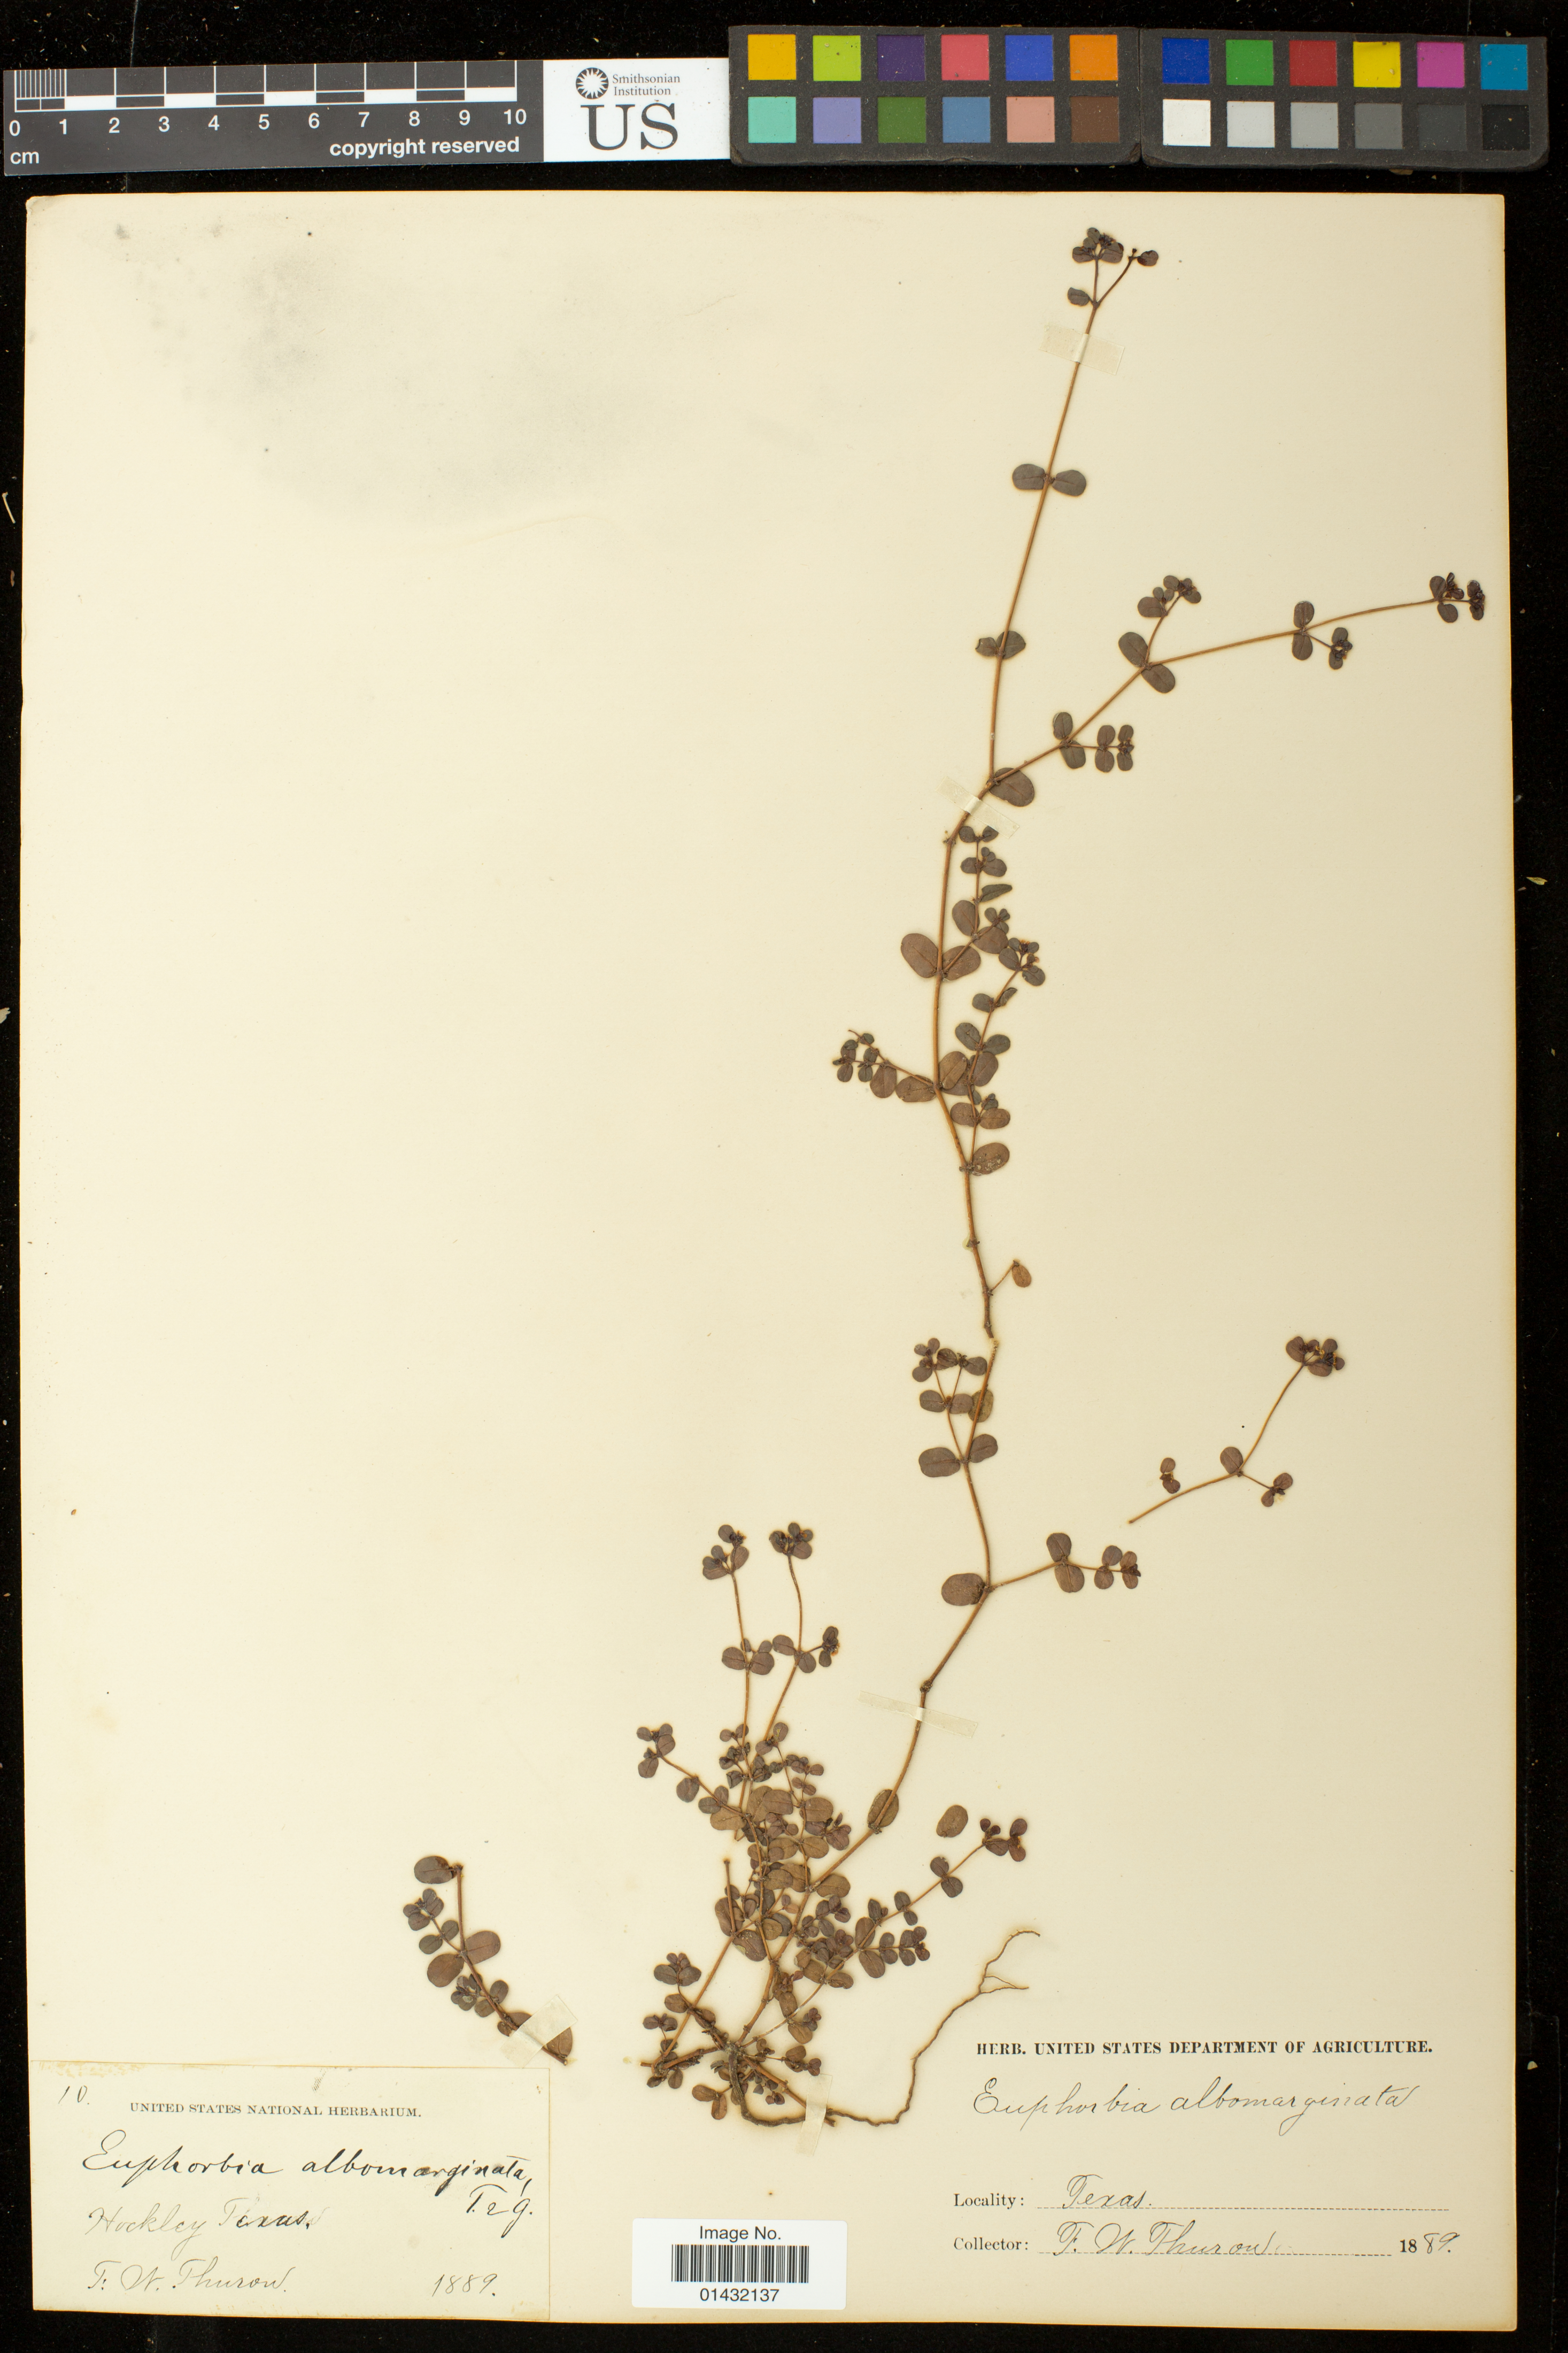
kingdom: Plantae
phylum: Tracheophyta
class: Magnoliopsida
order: Malpighiales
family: Euphorbiaceae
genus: Euphorbia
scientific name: Euphorbia cordifolia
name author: C.A. Mey. & Boiss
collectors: F. W. Thurow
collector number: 10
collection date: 1889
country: United States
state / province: Texas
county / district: Hockley